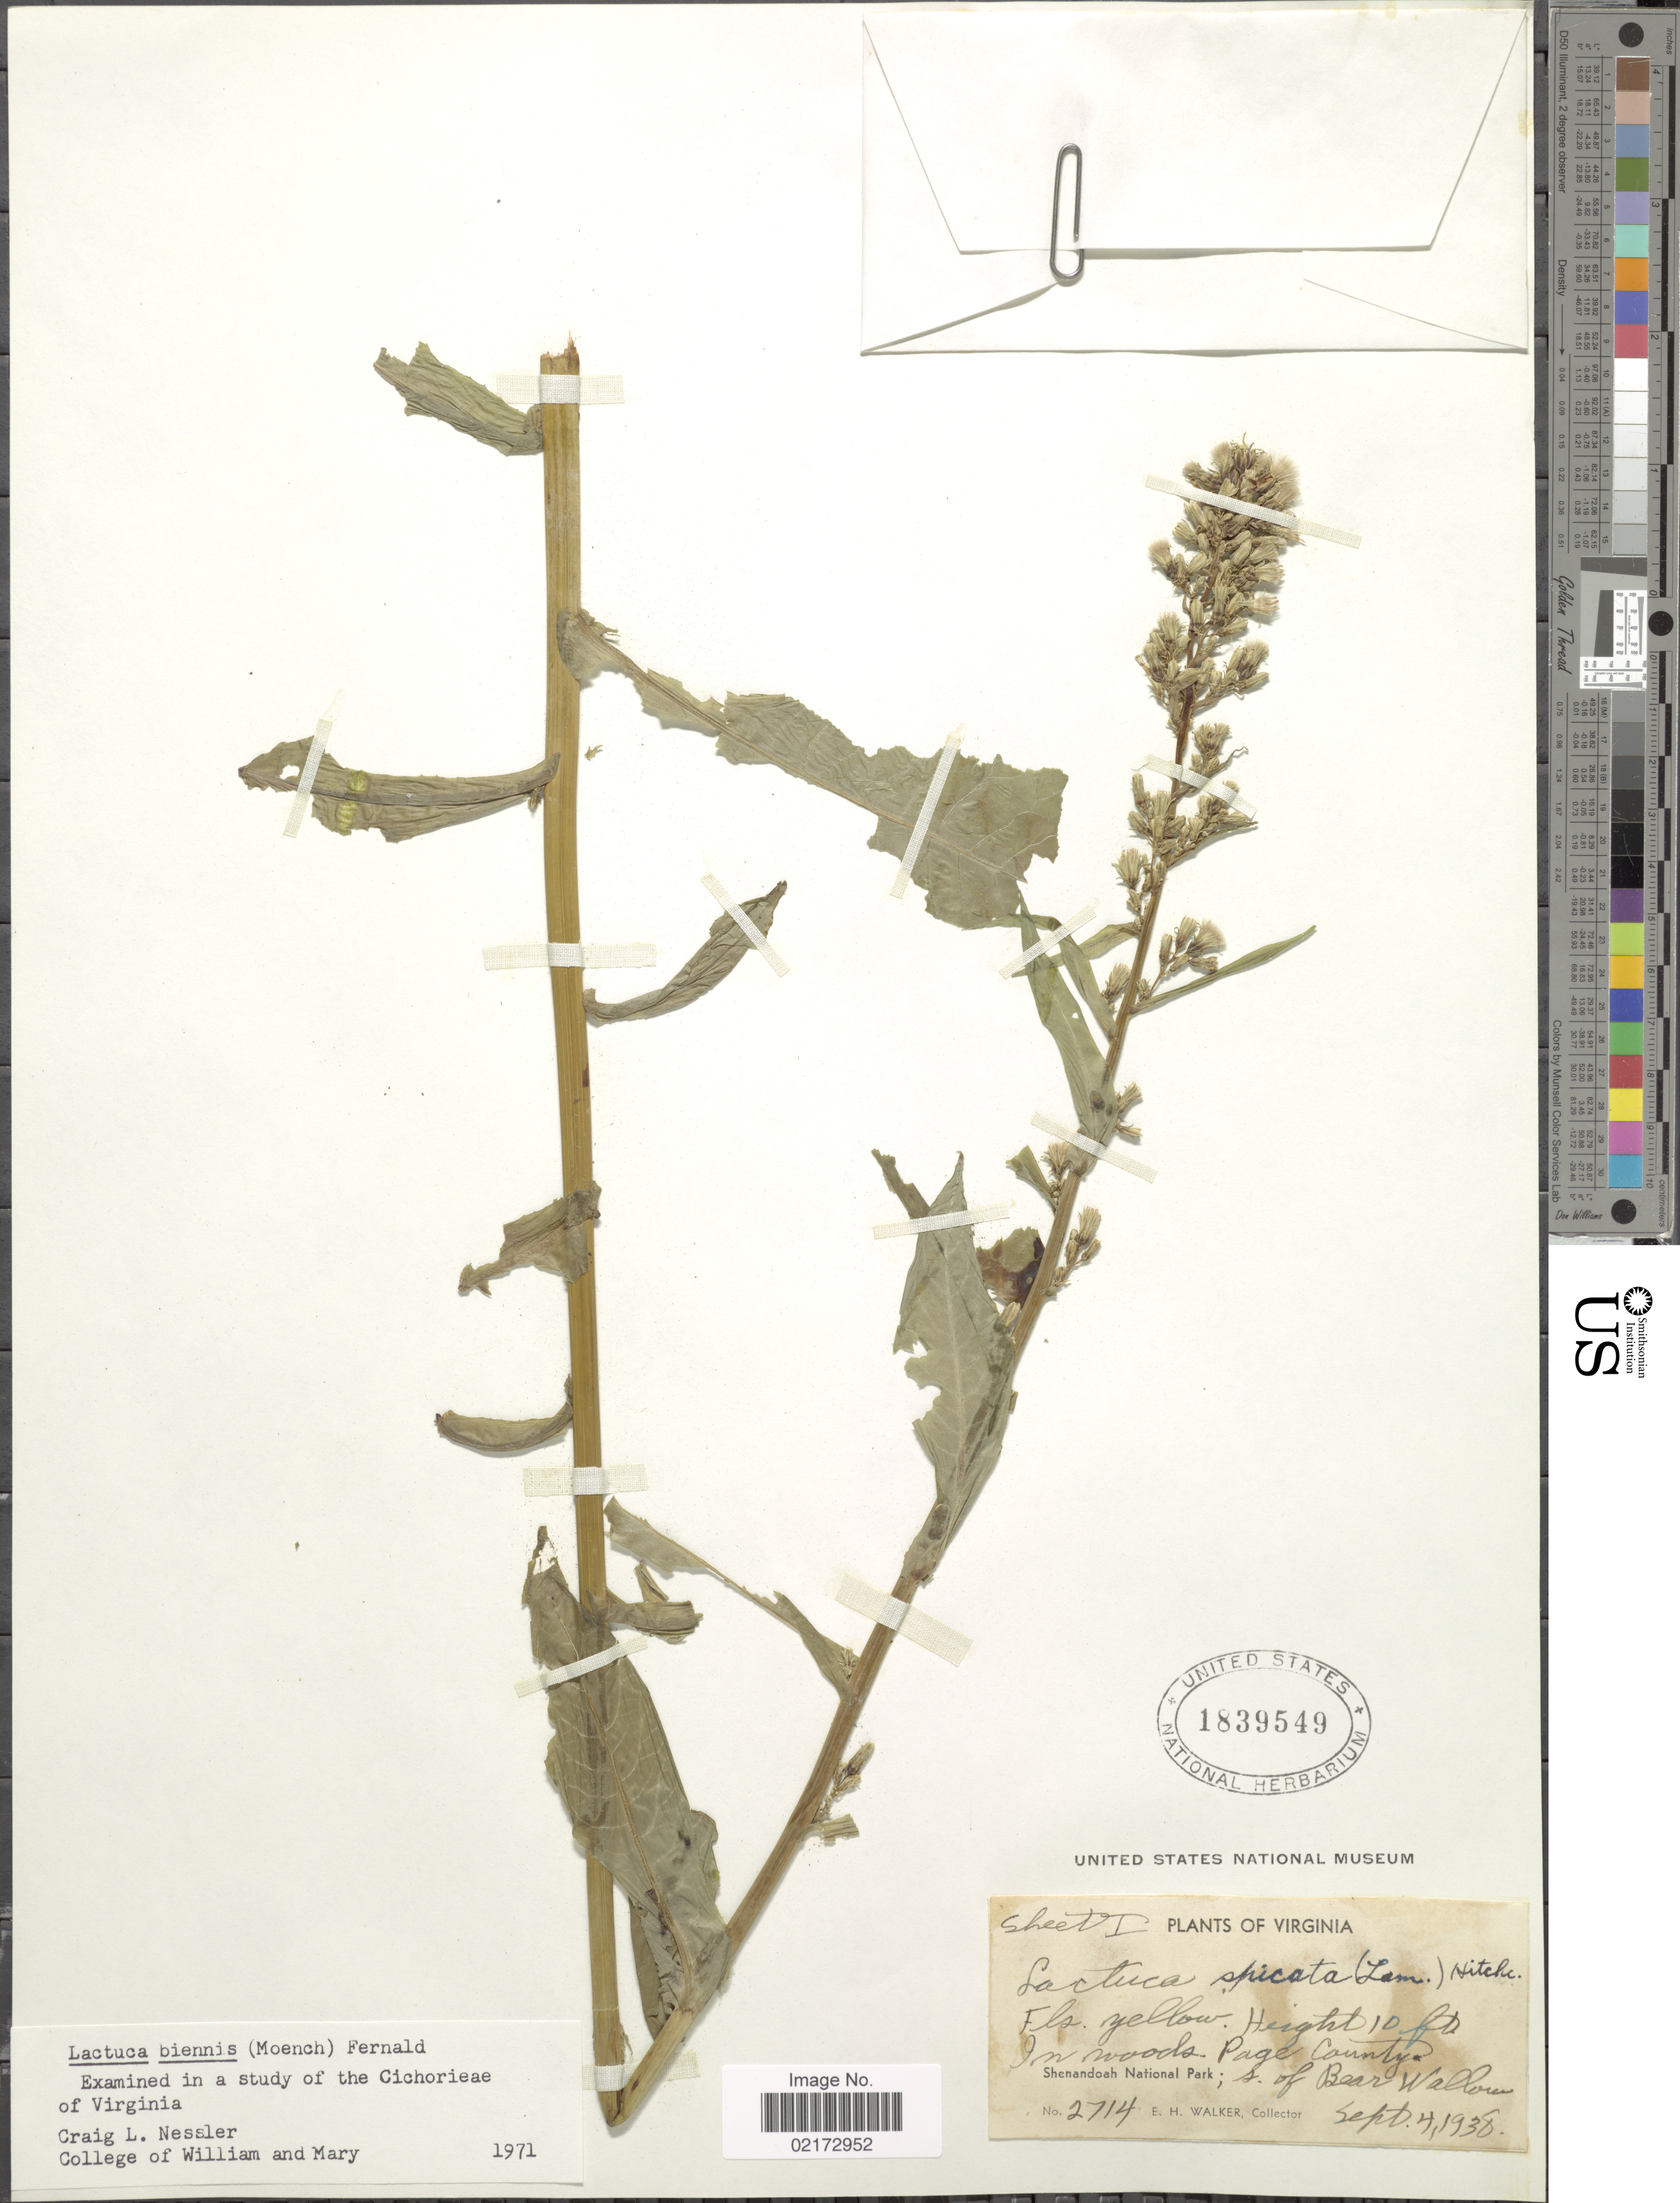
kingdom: Plantae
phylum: Tracheophyta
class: Magnoliopsida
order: Asterales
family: Asteraceae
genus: Lactuca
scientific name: Lactuca biennis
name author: (Moench) Fernald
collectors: E. H. Walker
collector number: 2714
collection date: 1938-09-04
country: United States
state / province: Virginia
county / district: Page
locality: Shenandoah National Park, S. of Bear Wallow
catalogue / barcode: US 1839549